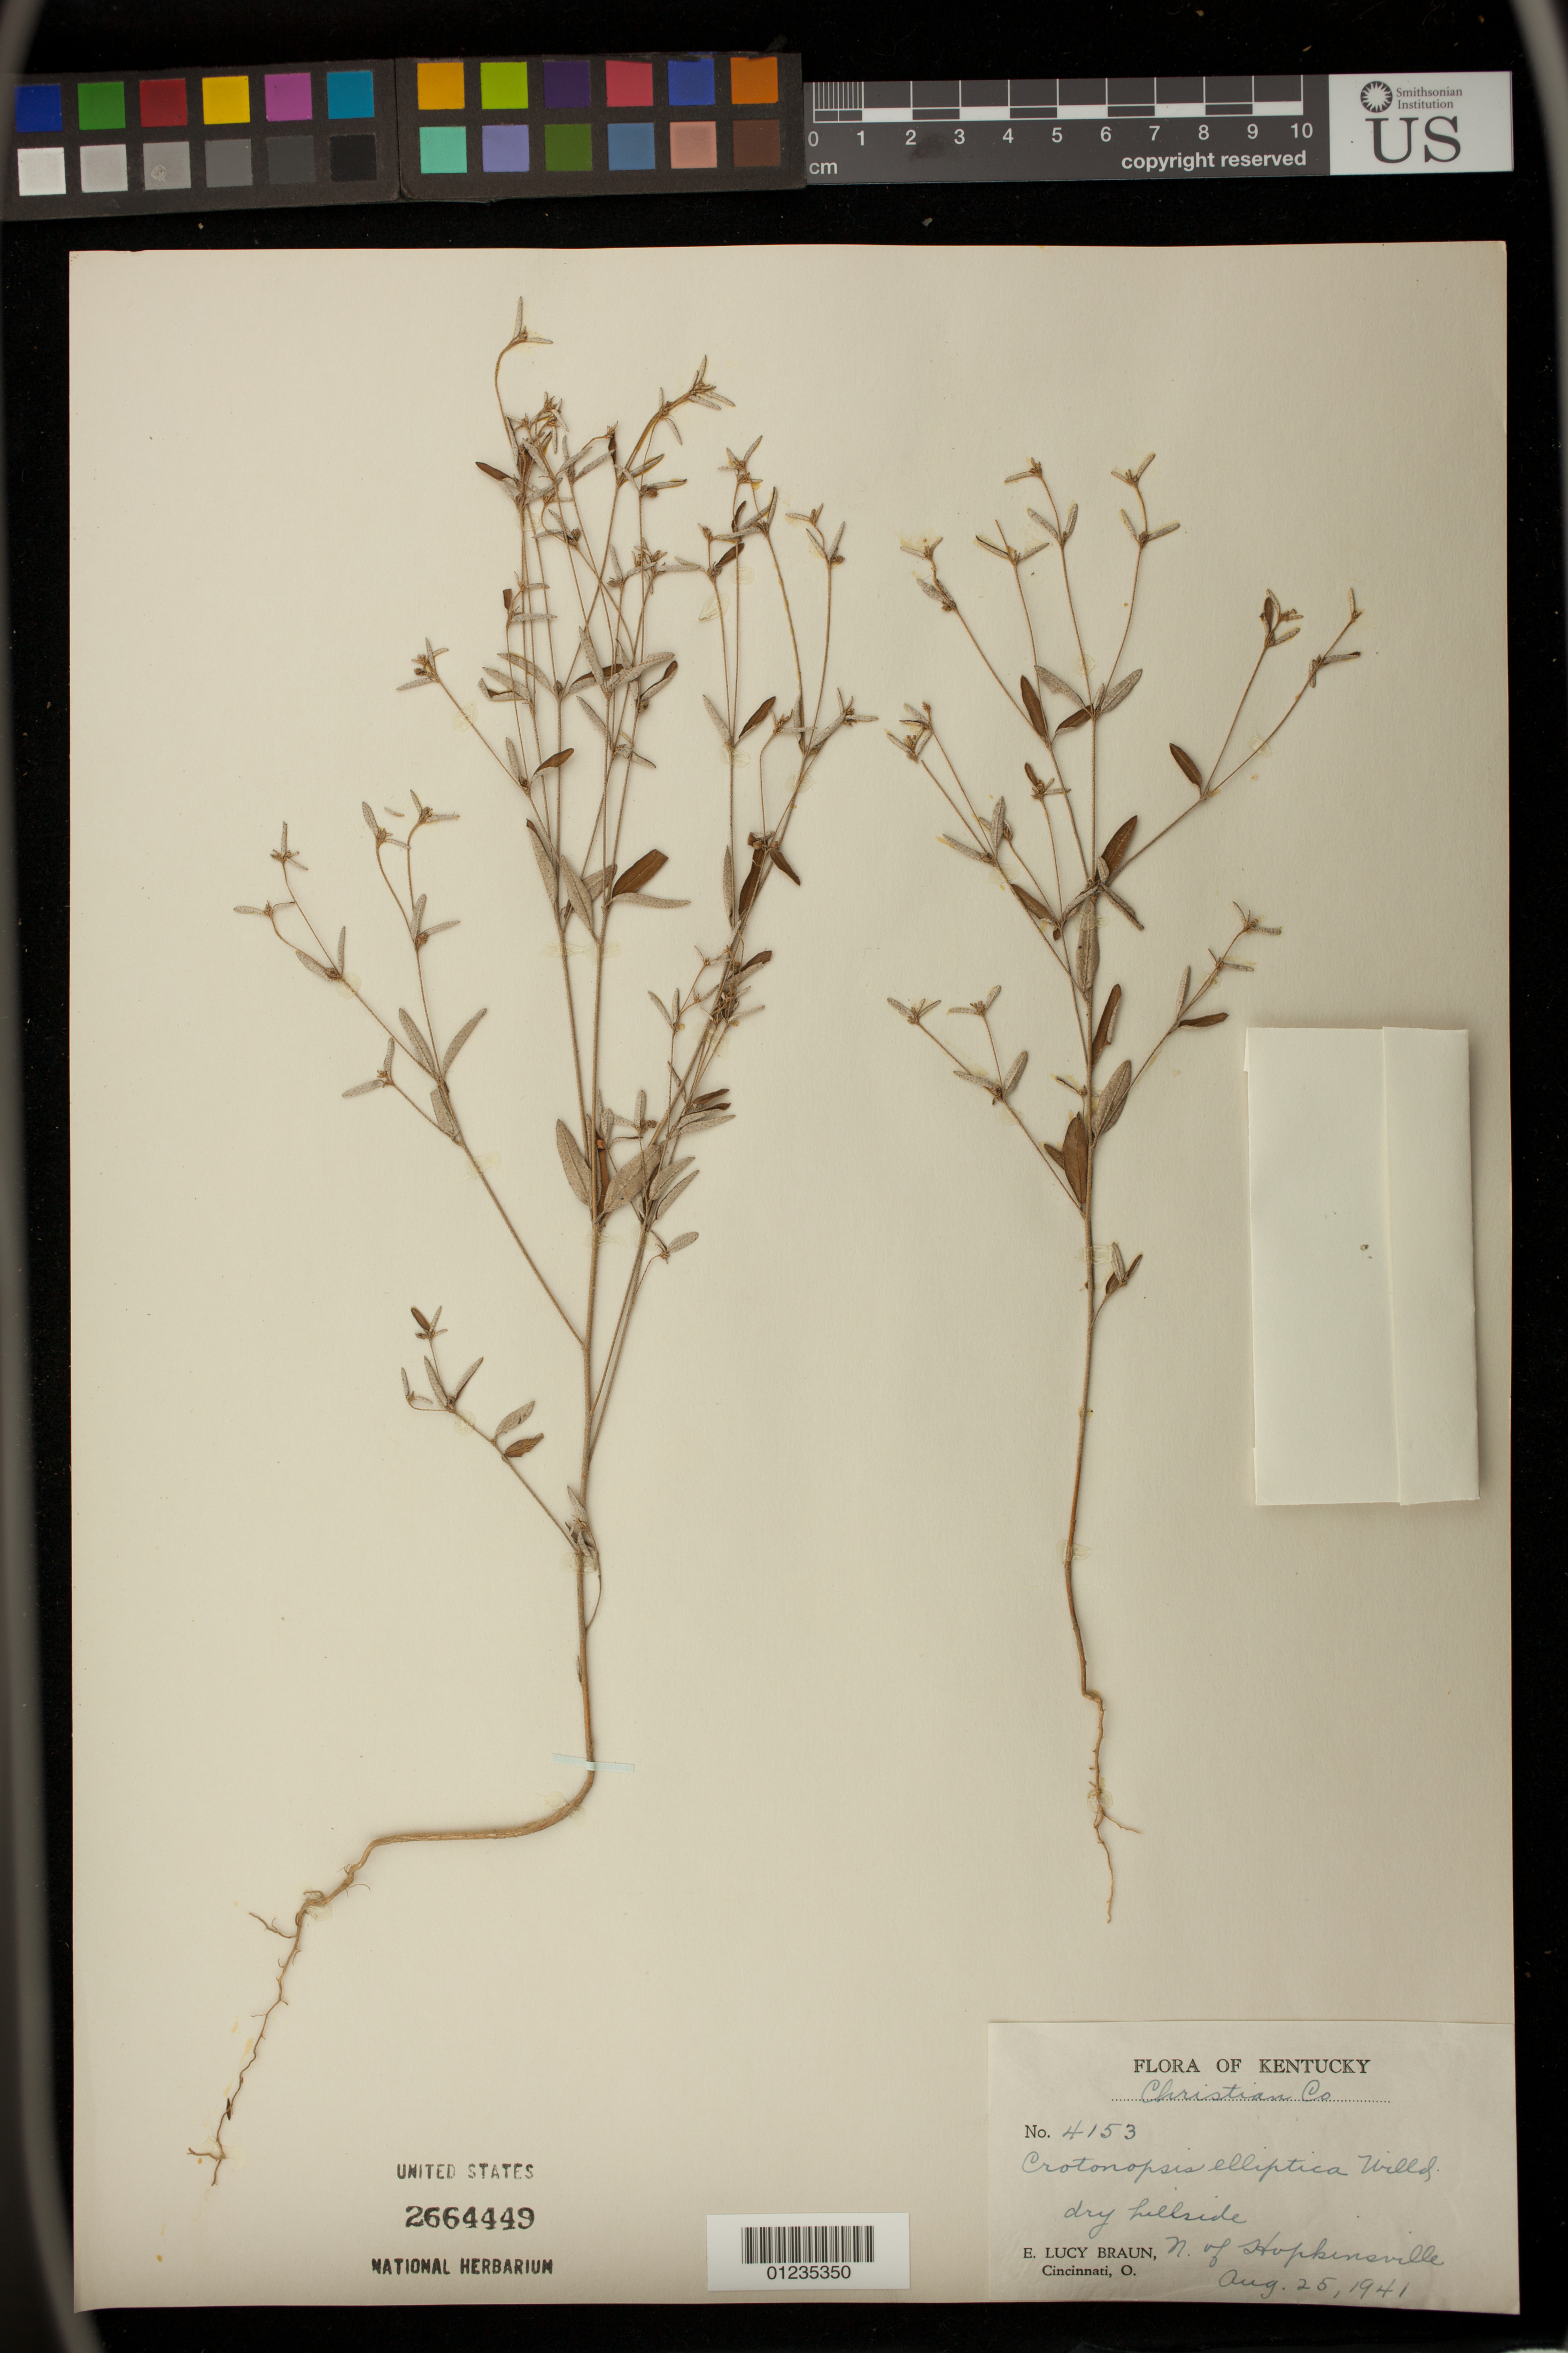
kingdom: Plantae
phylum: Tracheophyta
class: Magnoliopsida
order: Malpighiales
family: Euphorbiaceae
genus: Crotonopsis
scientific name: Crotonopsis elliptica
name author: Willd.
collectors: E. L. Braun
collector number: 4153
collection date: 1941-08-25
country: United States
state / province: Kentucky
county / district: Christian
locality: N. of Hopkinsville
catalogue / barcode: US 2664449